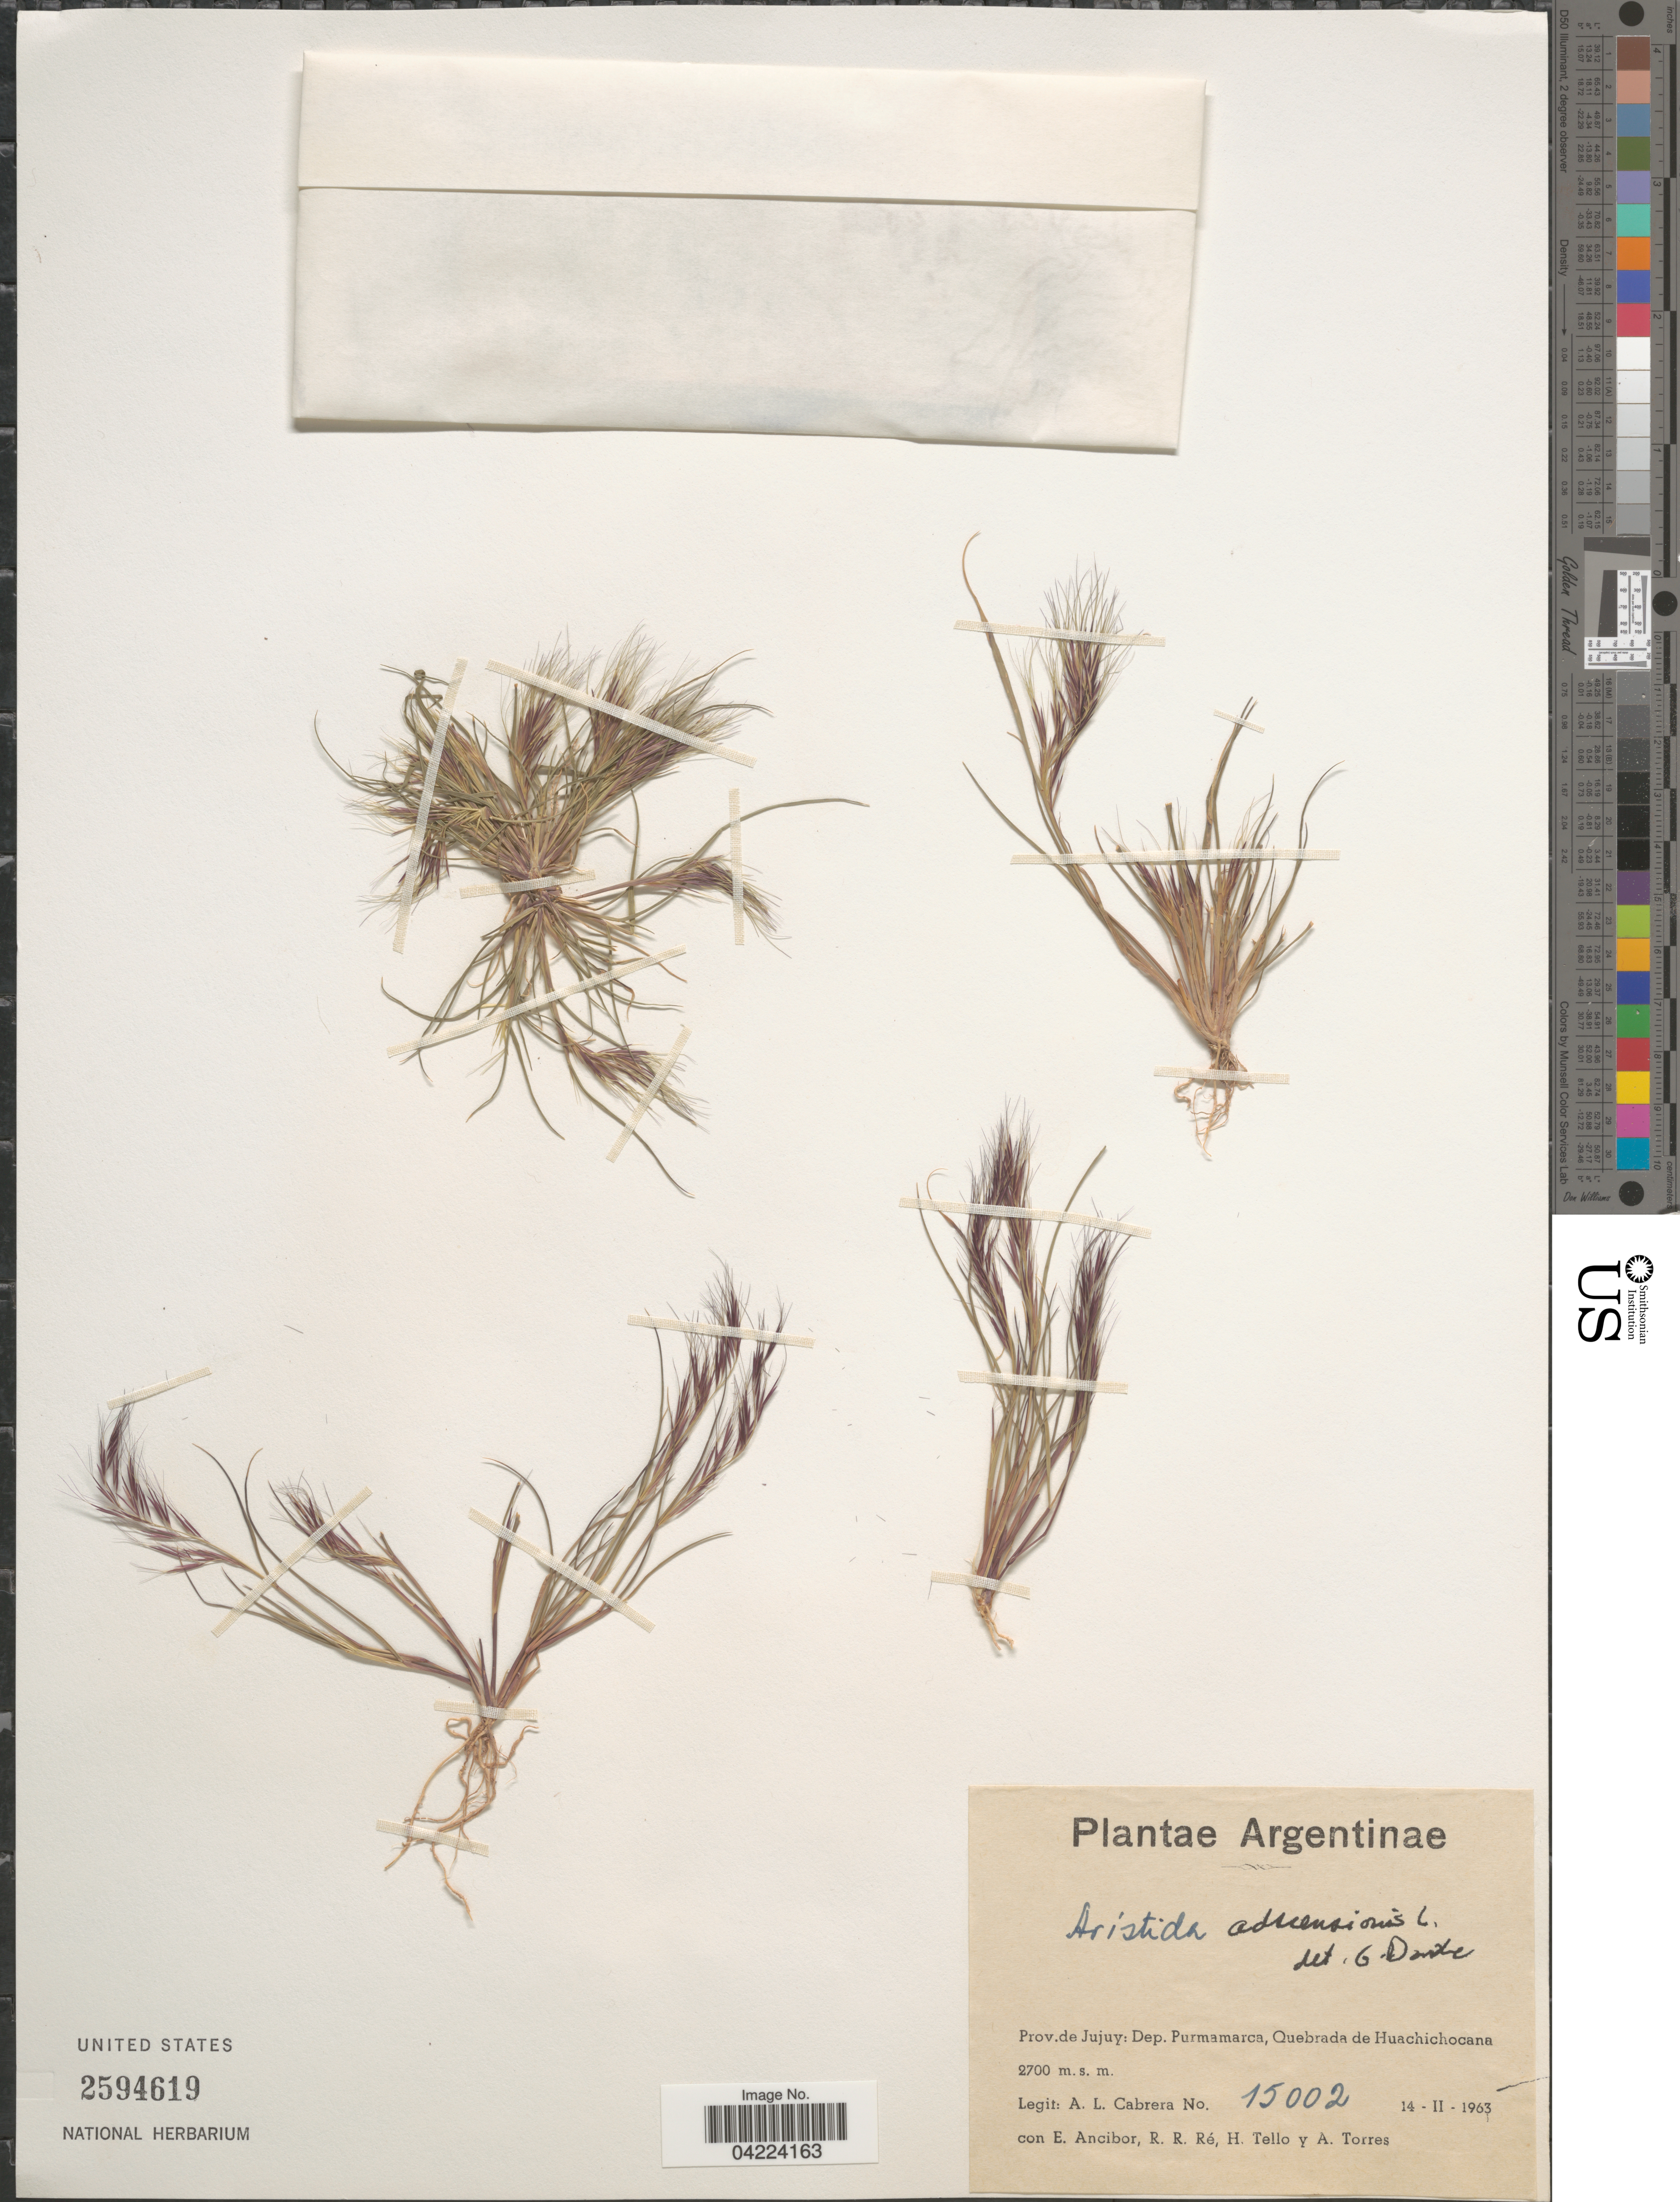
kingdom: Plantae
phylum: Tracheophyta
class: Liliopsida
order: Poales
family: Poaceae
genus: Aristida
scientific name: Aristida adscensionis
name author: L.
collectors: A. L. Cabrera, E. Ancibor, R. Re, H. Tello & A. Torres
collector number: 15002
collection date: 1963-02-14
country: Argentina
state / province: Jujuy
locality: Dep. Purmamarca, Quebrada de Huachichocana.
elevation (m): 2700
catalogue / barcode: US 2594619